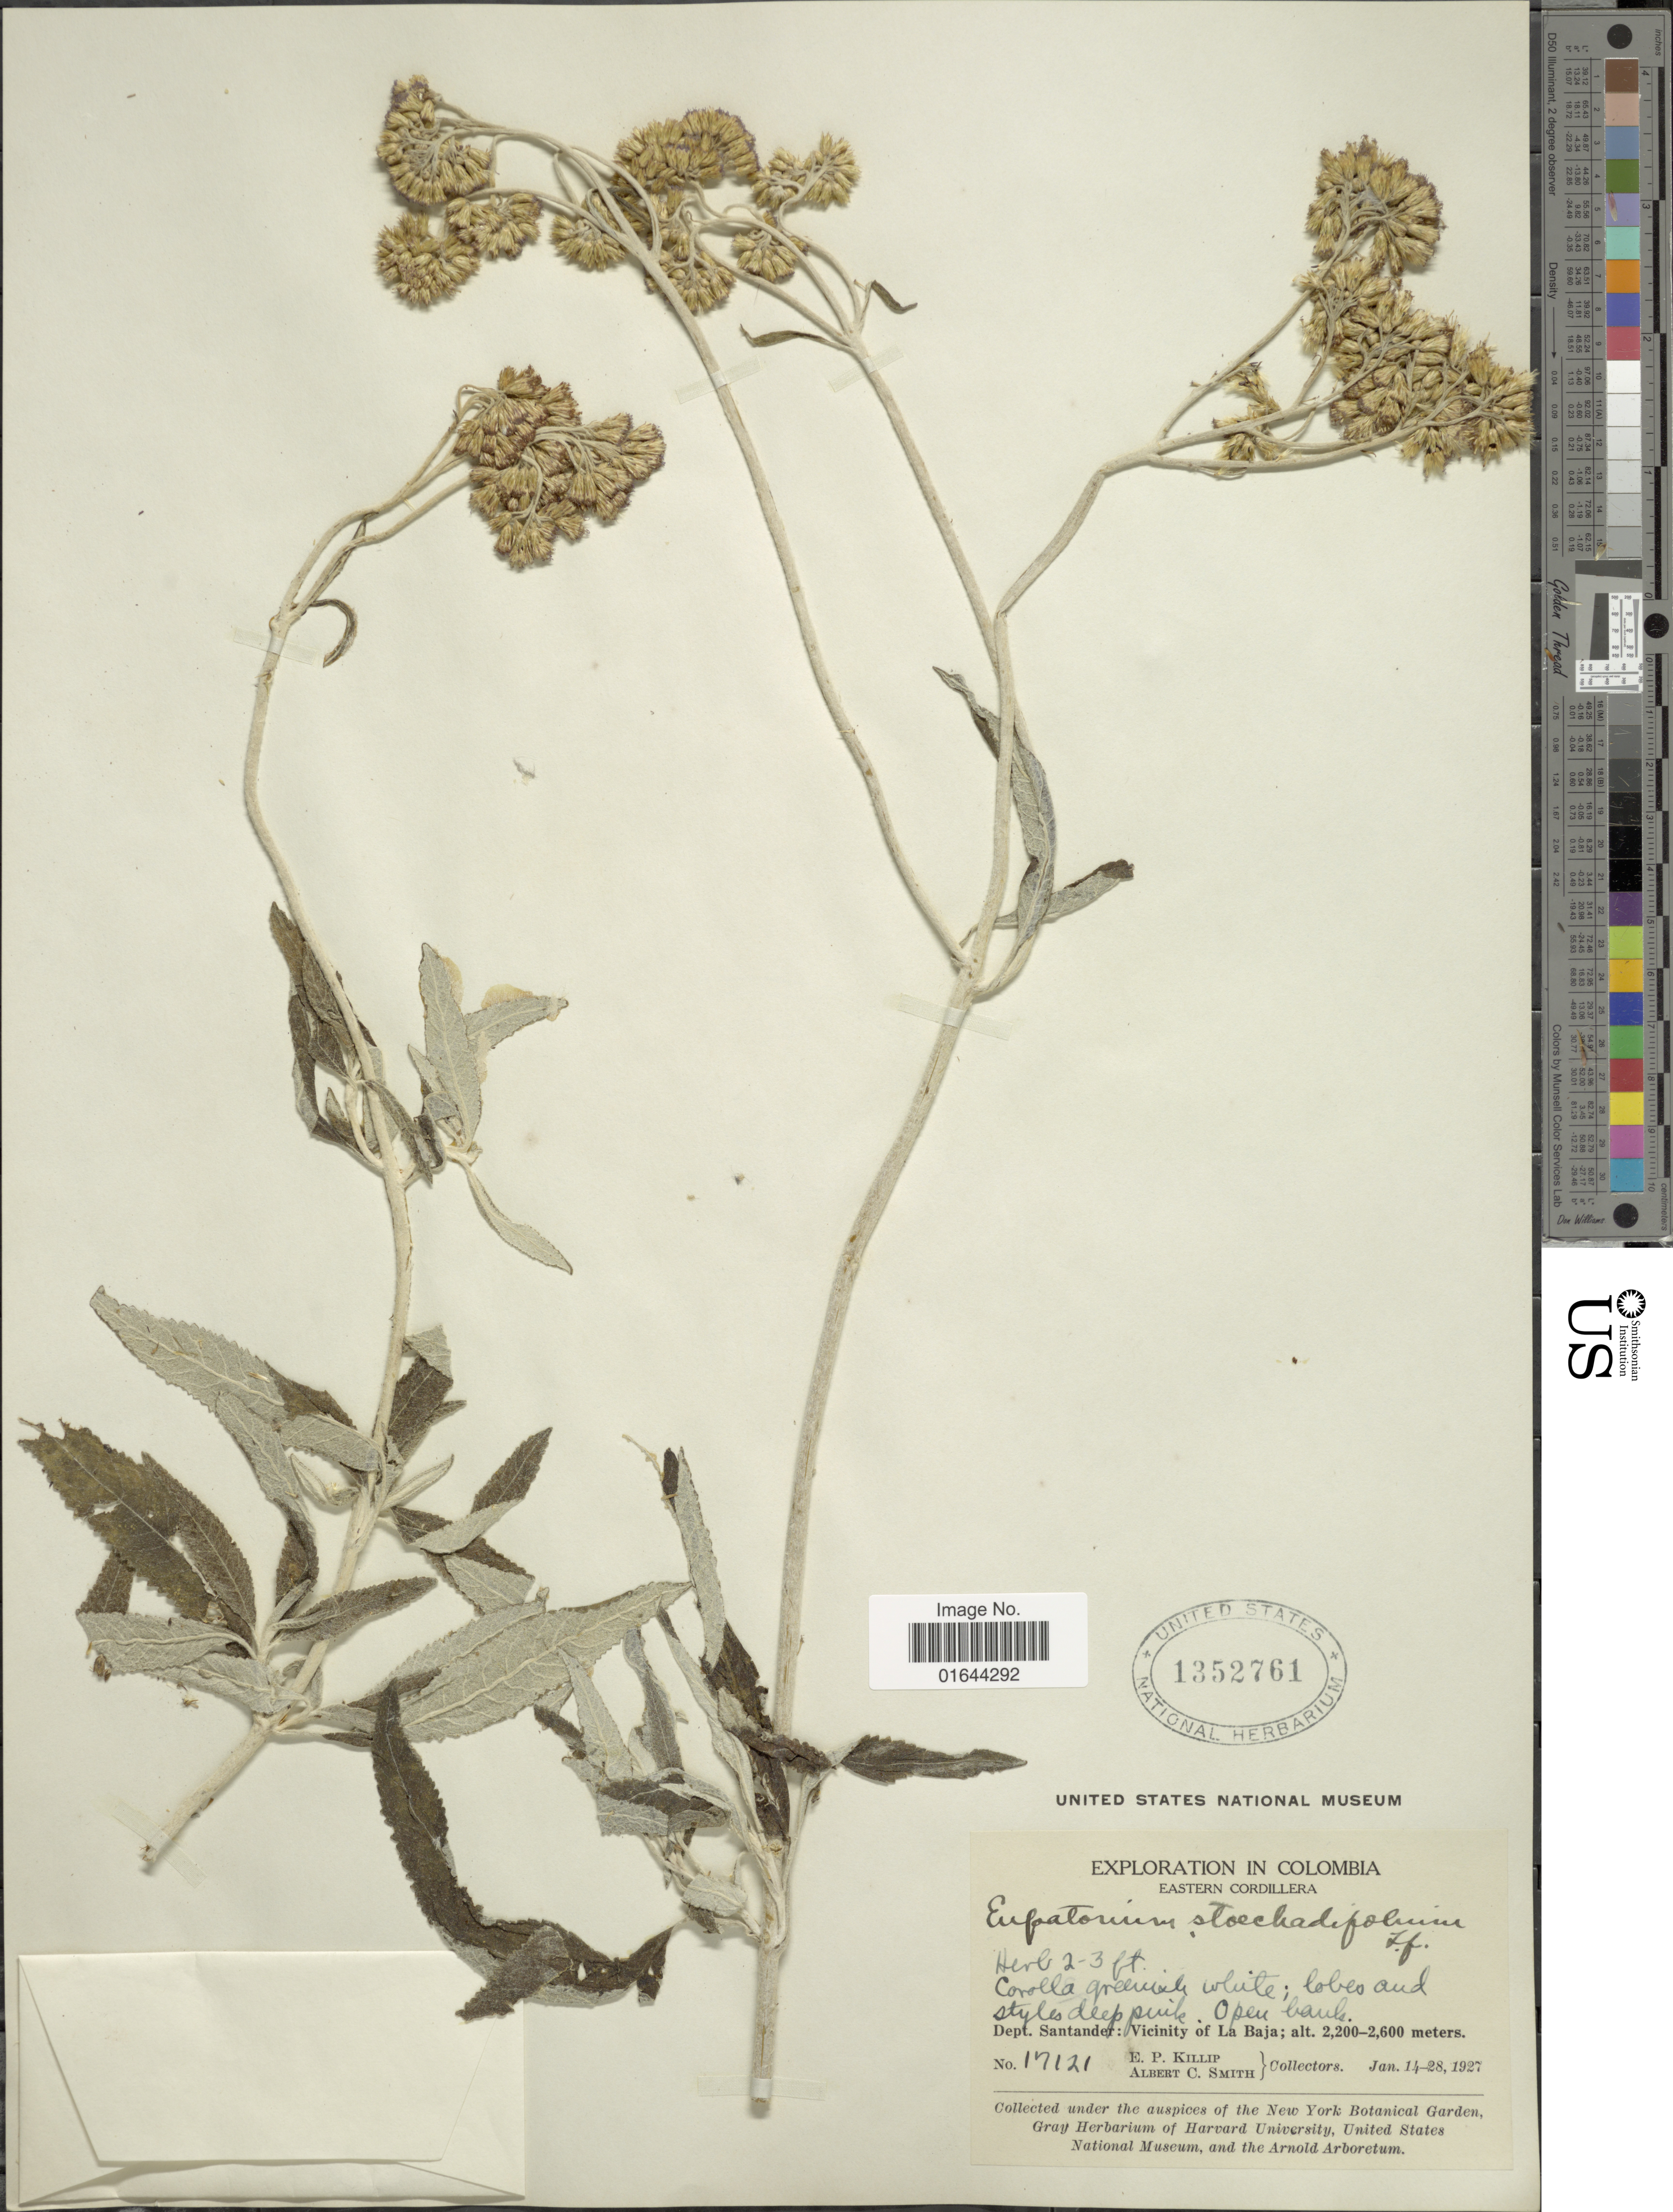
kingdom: Plantae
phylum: Tracheophyta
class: Magnoliopsida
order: Asterales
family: Asteraceae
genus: Lourteigia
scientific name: Lourteigia stoechadifolia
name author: (L. f.) R.M. King & H. Rob.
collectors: E. P. Killip & A. C. Smith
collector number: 17121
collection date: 1927-01-14/1927-01-28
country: Colombia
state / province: Santander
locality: Eastern Cordillera. Dept. Santander: Vicinity of La Baja.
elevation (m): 2200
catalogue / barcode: US 1352761